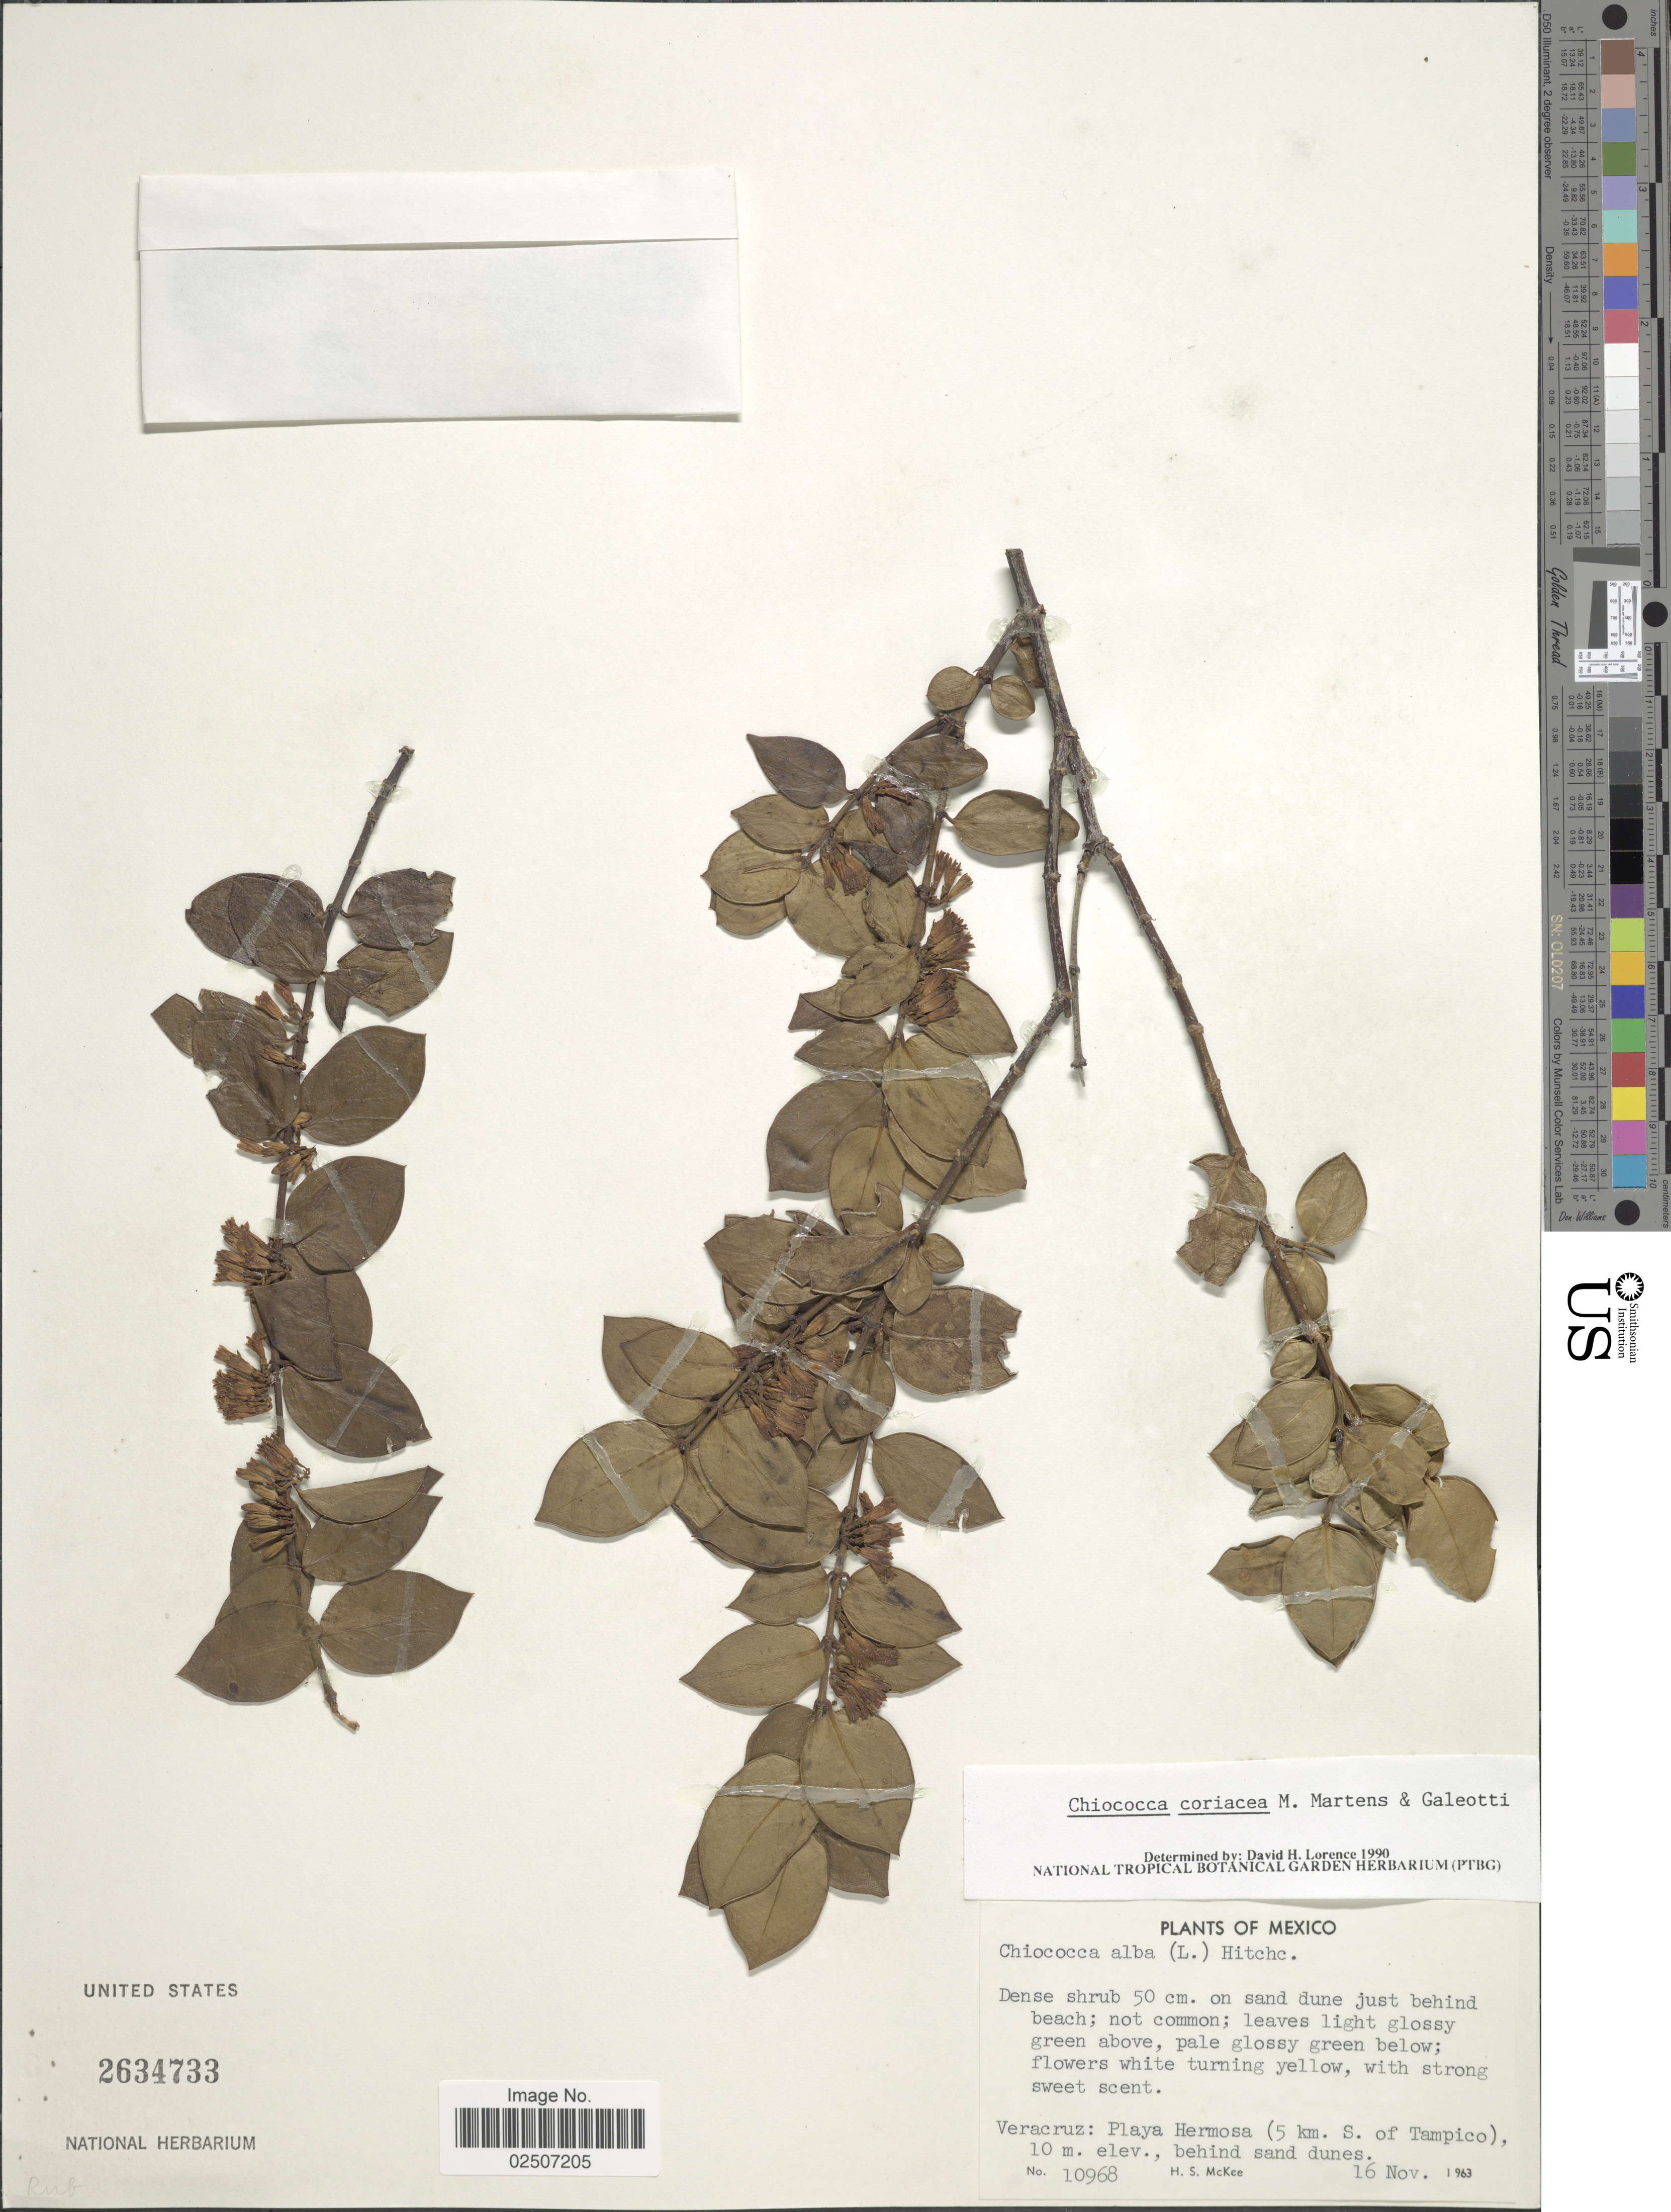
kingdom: Plantae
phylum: Tracheophyta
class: Magnoliopsida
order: Gentianales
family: Rubiaceae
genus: Chiococca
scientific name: Chiococca coriacea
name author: M. Martens & Galeotti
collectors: H. S. McKee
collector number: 10968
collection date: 1963-11-16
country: Mexico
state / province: Veracruz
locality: Veracruz: Playa Hermosa (5 km. S. of Tampico)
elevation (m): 10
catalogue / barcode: US 2634733